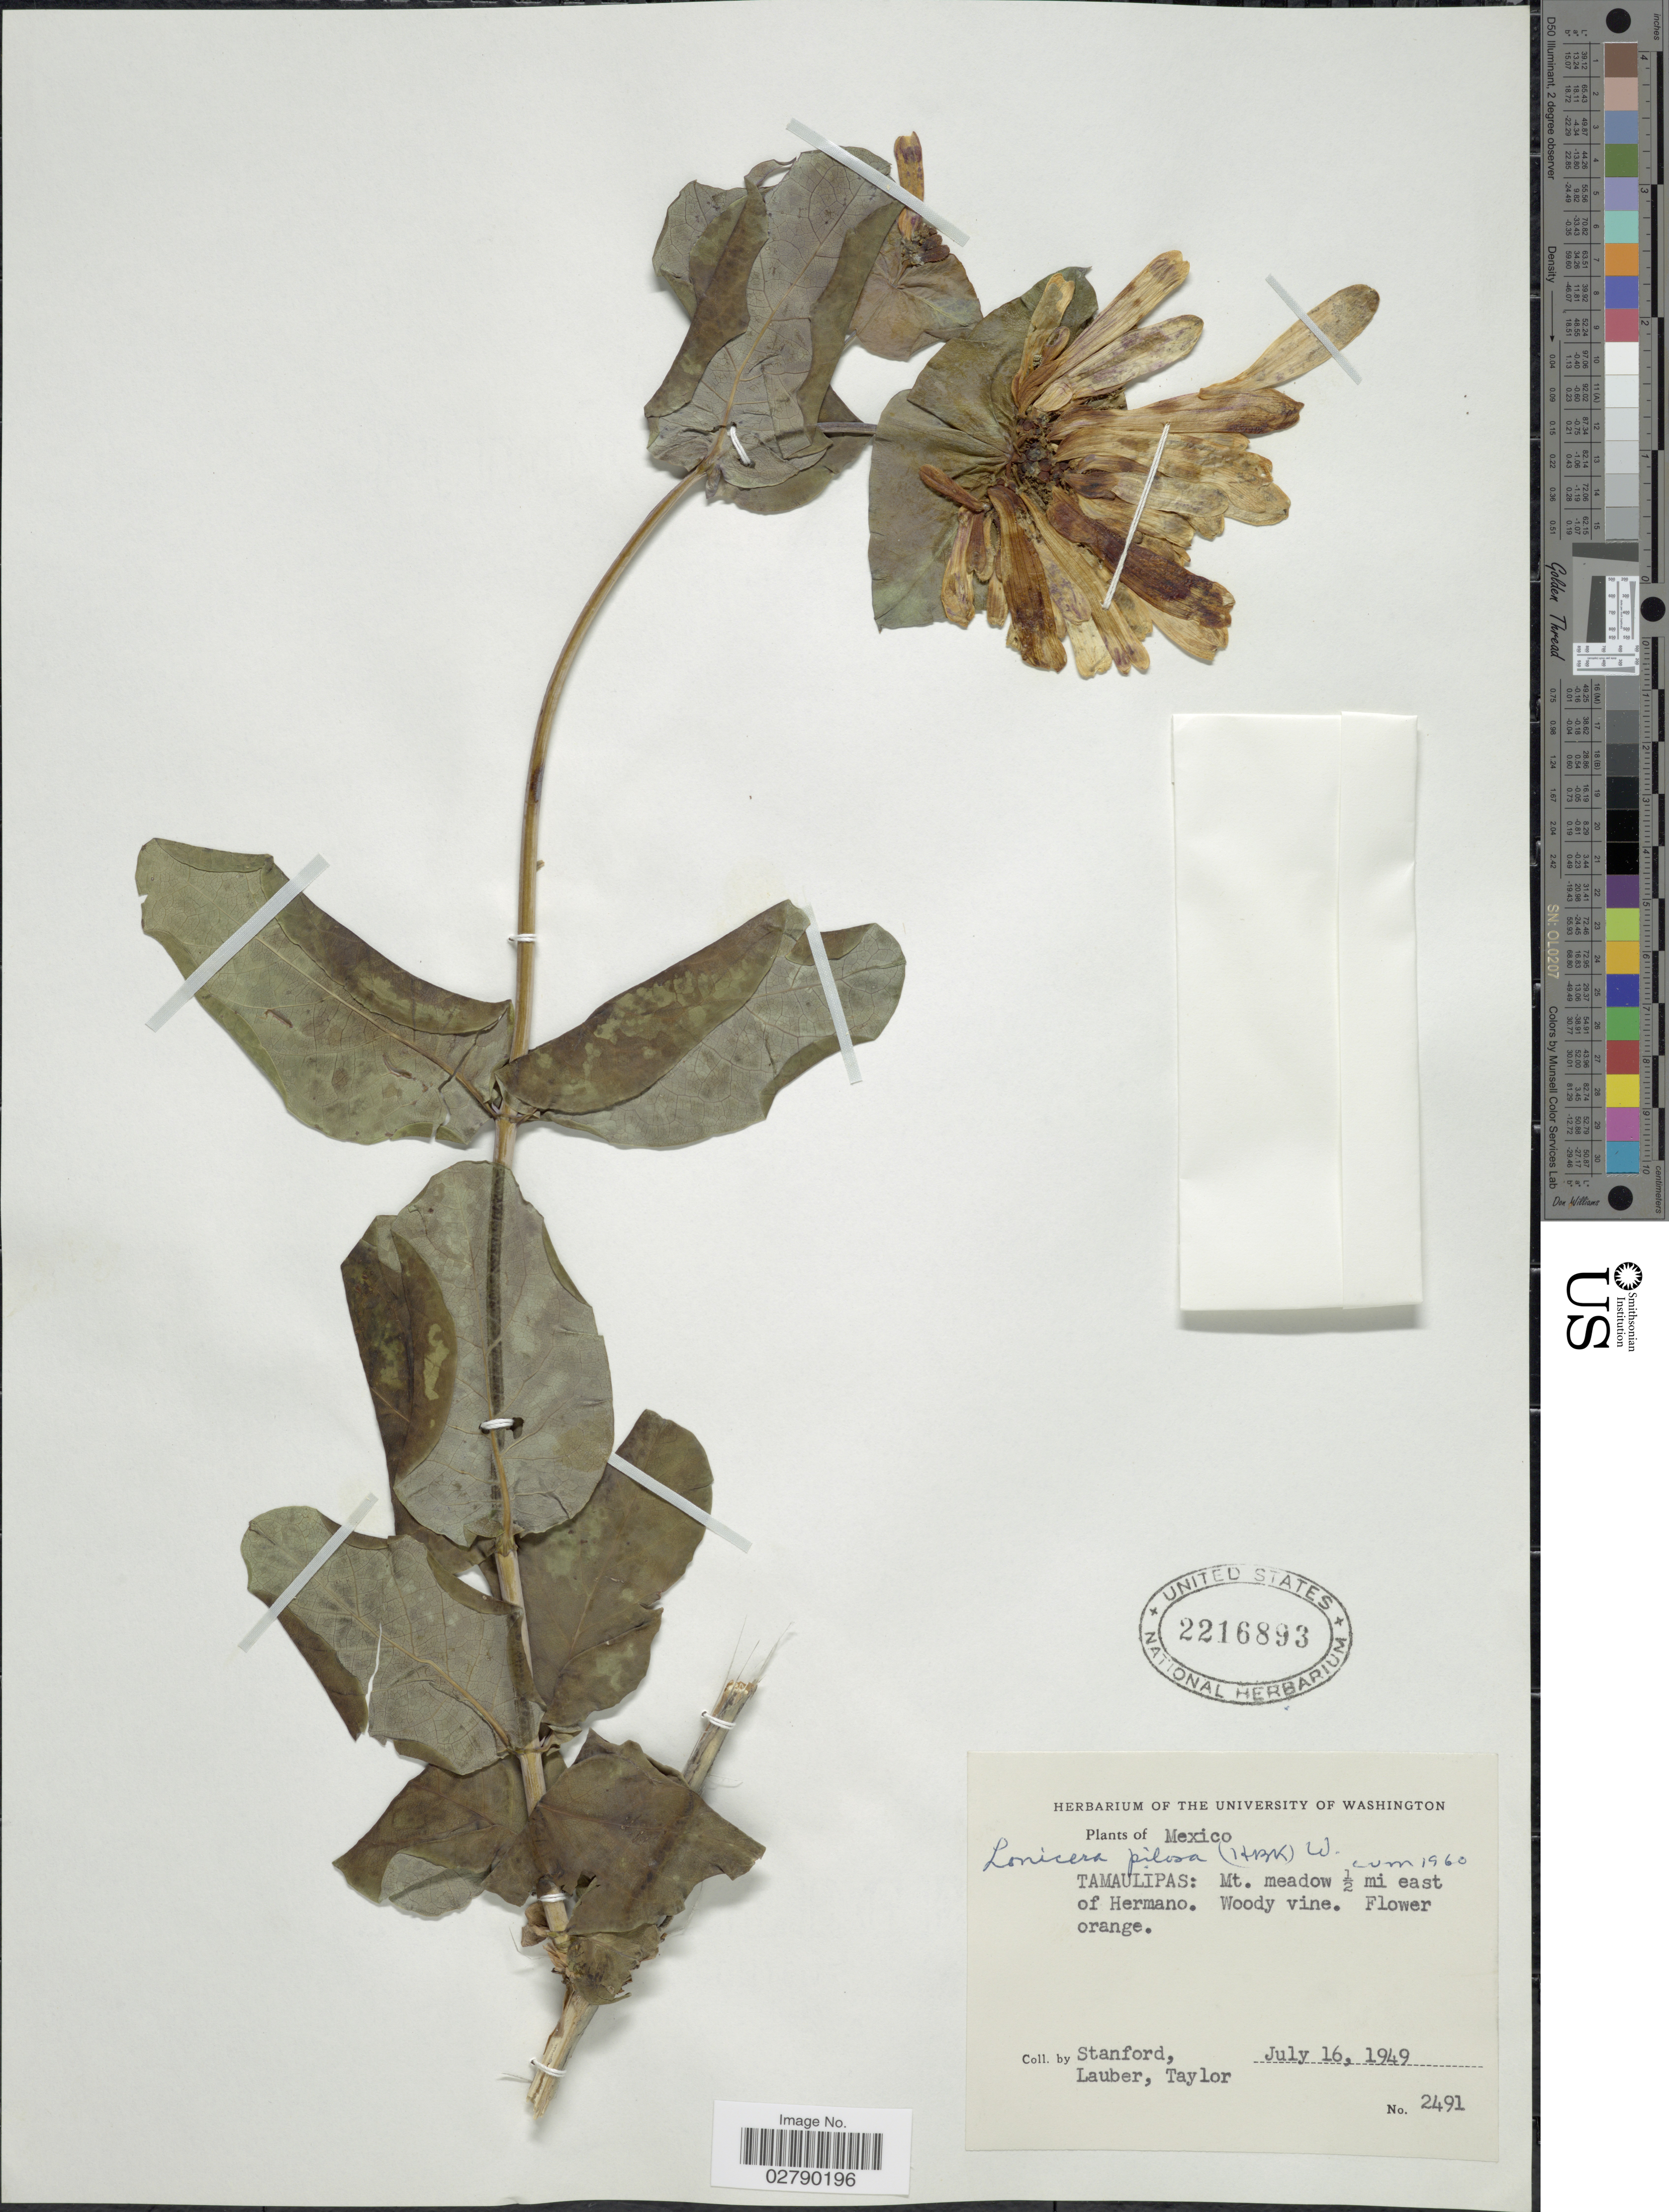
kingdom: Plantae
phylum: Tracheophyta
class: Magnoliopsida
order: Dipsacales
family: Caprifoliaceae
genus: Lonicera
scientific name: Lonicera pilosa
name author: Willd. ex Kunth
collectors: -. Stanford, Lauber, -- & -- Taylor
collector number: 2491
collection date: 1949-07-16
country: Mexico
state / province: Tamaulipas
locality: Mt. meadow ½ mi east of Hermano.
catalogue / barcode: US 2216893